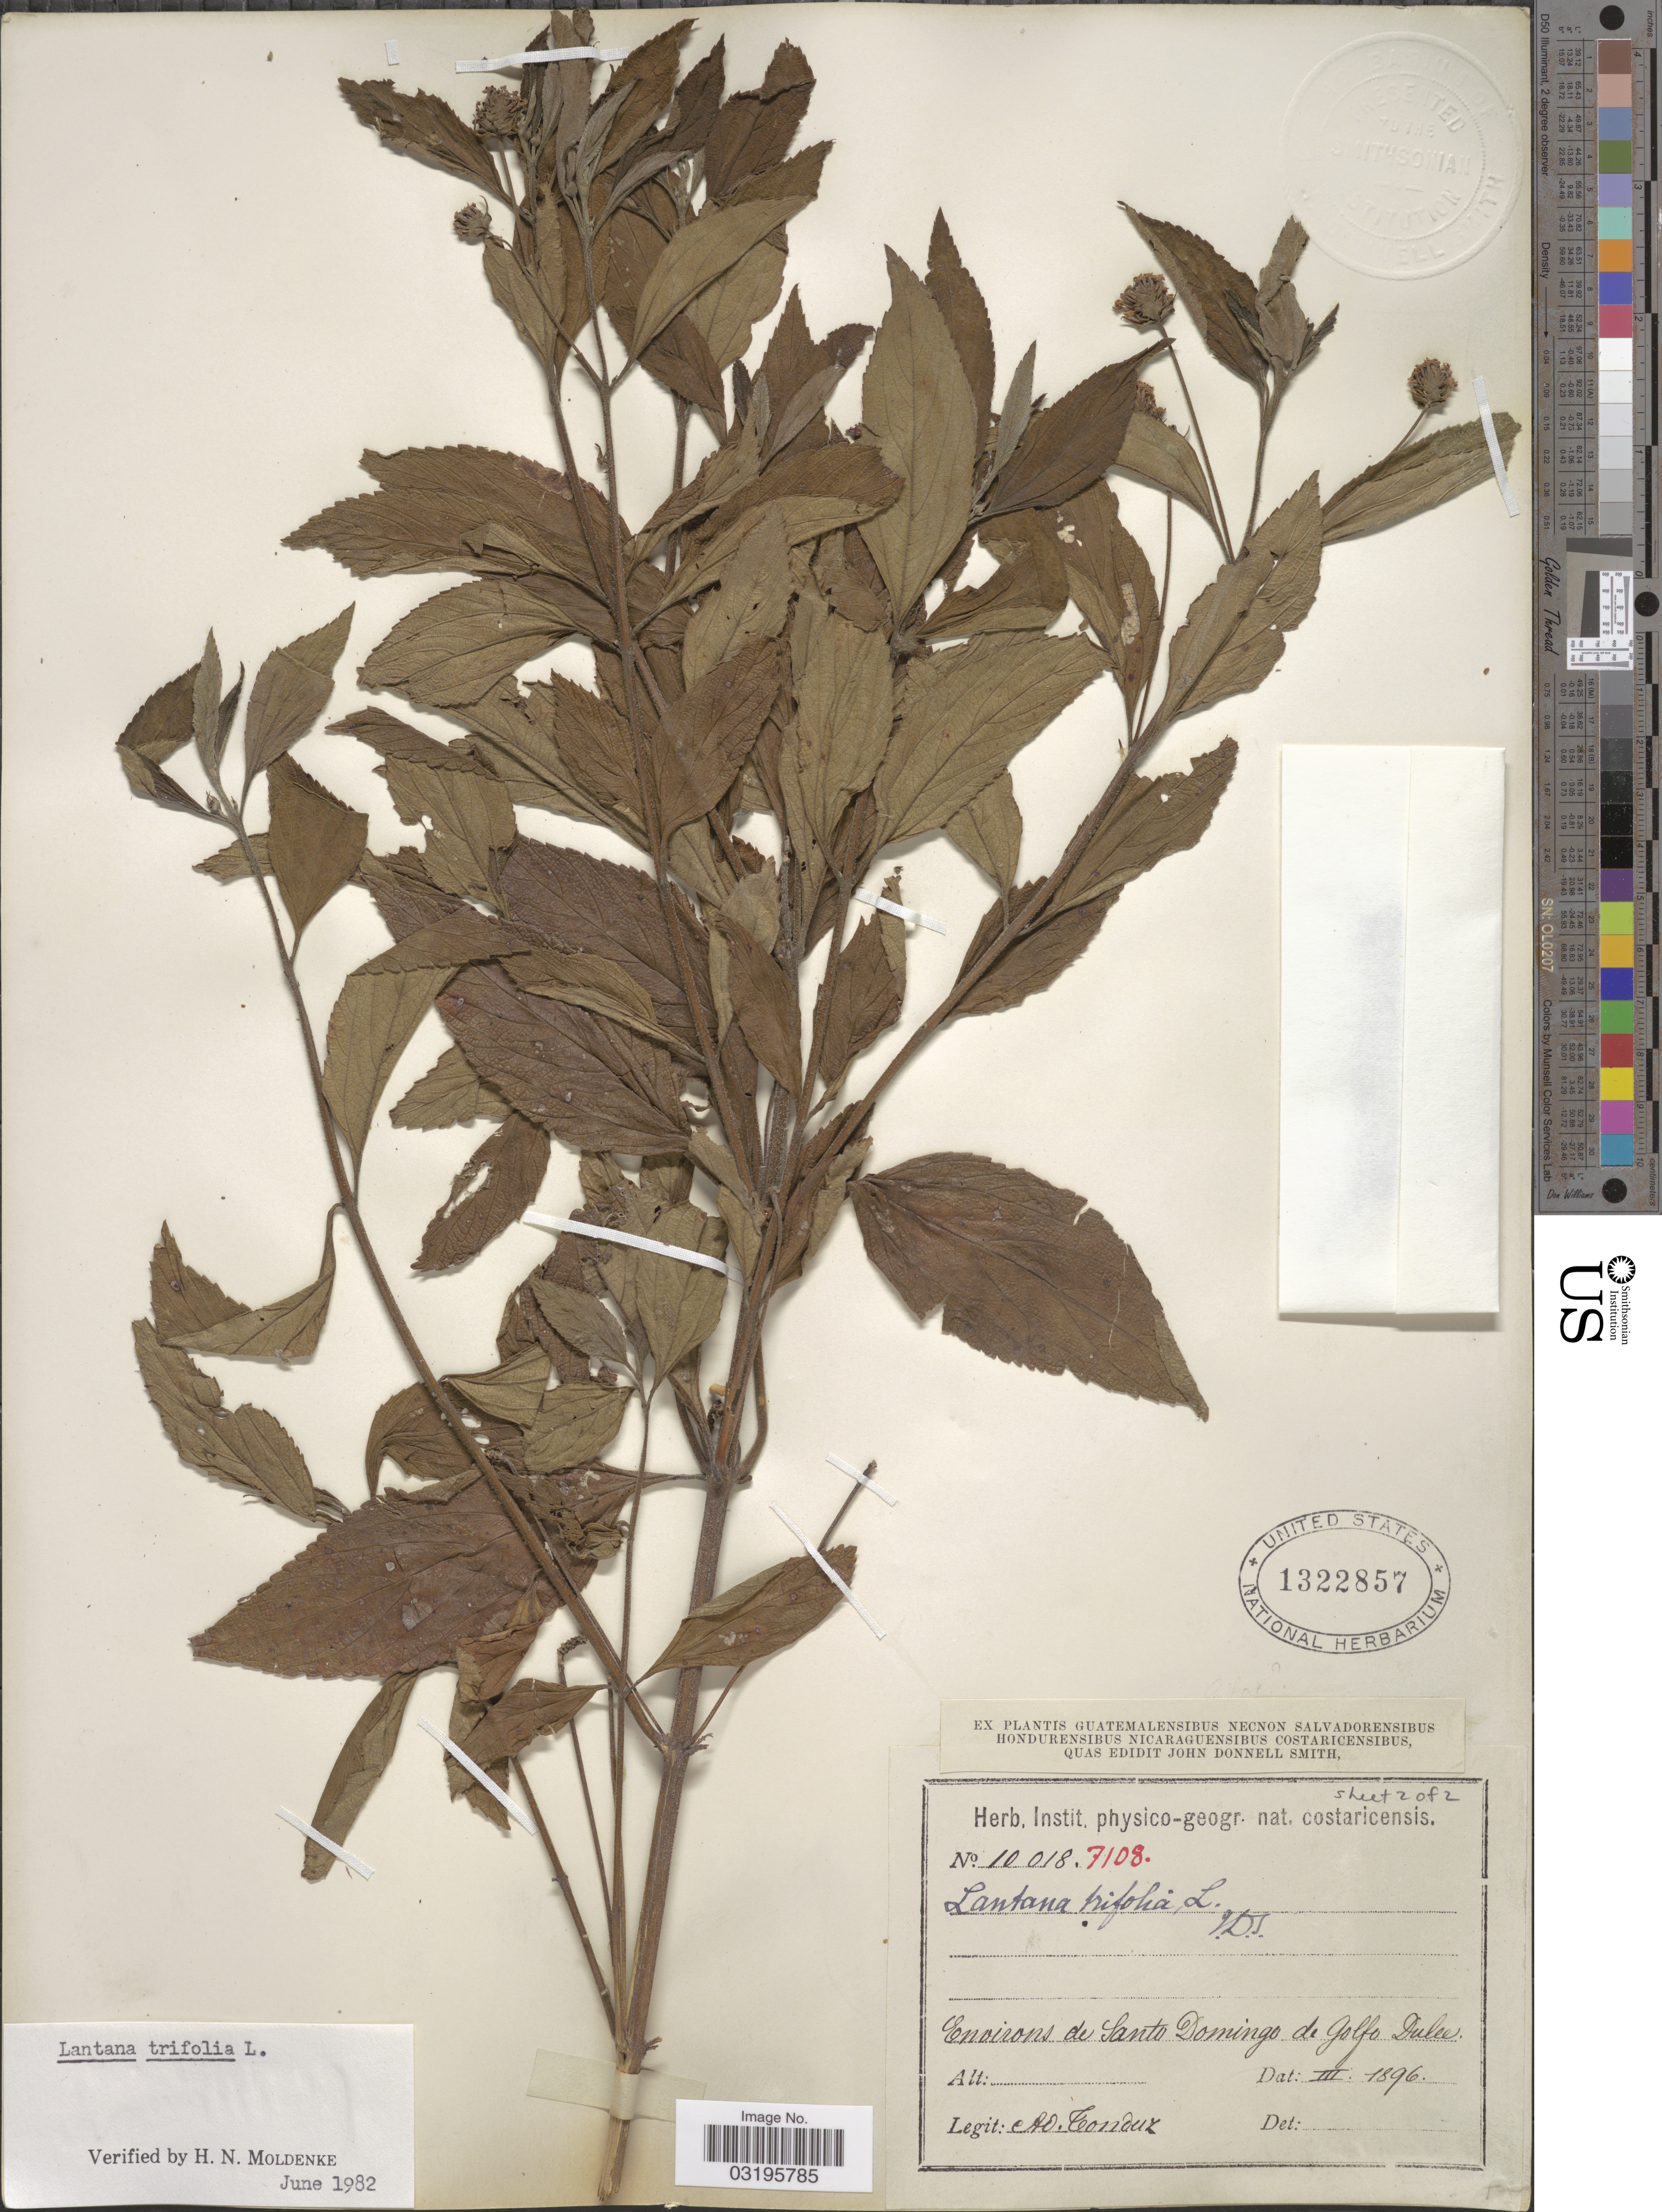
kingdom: Plantae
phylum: Tracheophyta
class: Magnoliopsida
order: Lamiales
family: Verbenaceae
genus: Lantana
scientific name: Lantana trifolia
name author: L.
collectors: A. Tonduz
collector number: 10018/7108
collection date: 1896-03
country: Costa Rica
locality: Environs de Santo Domingo de Golfo Dulce.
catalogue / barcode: US 1322857